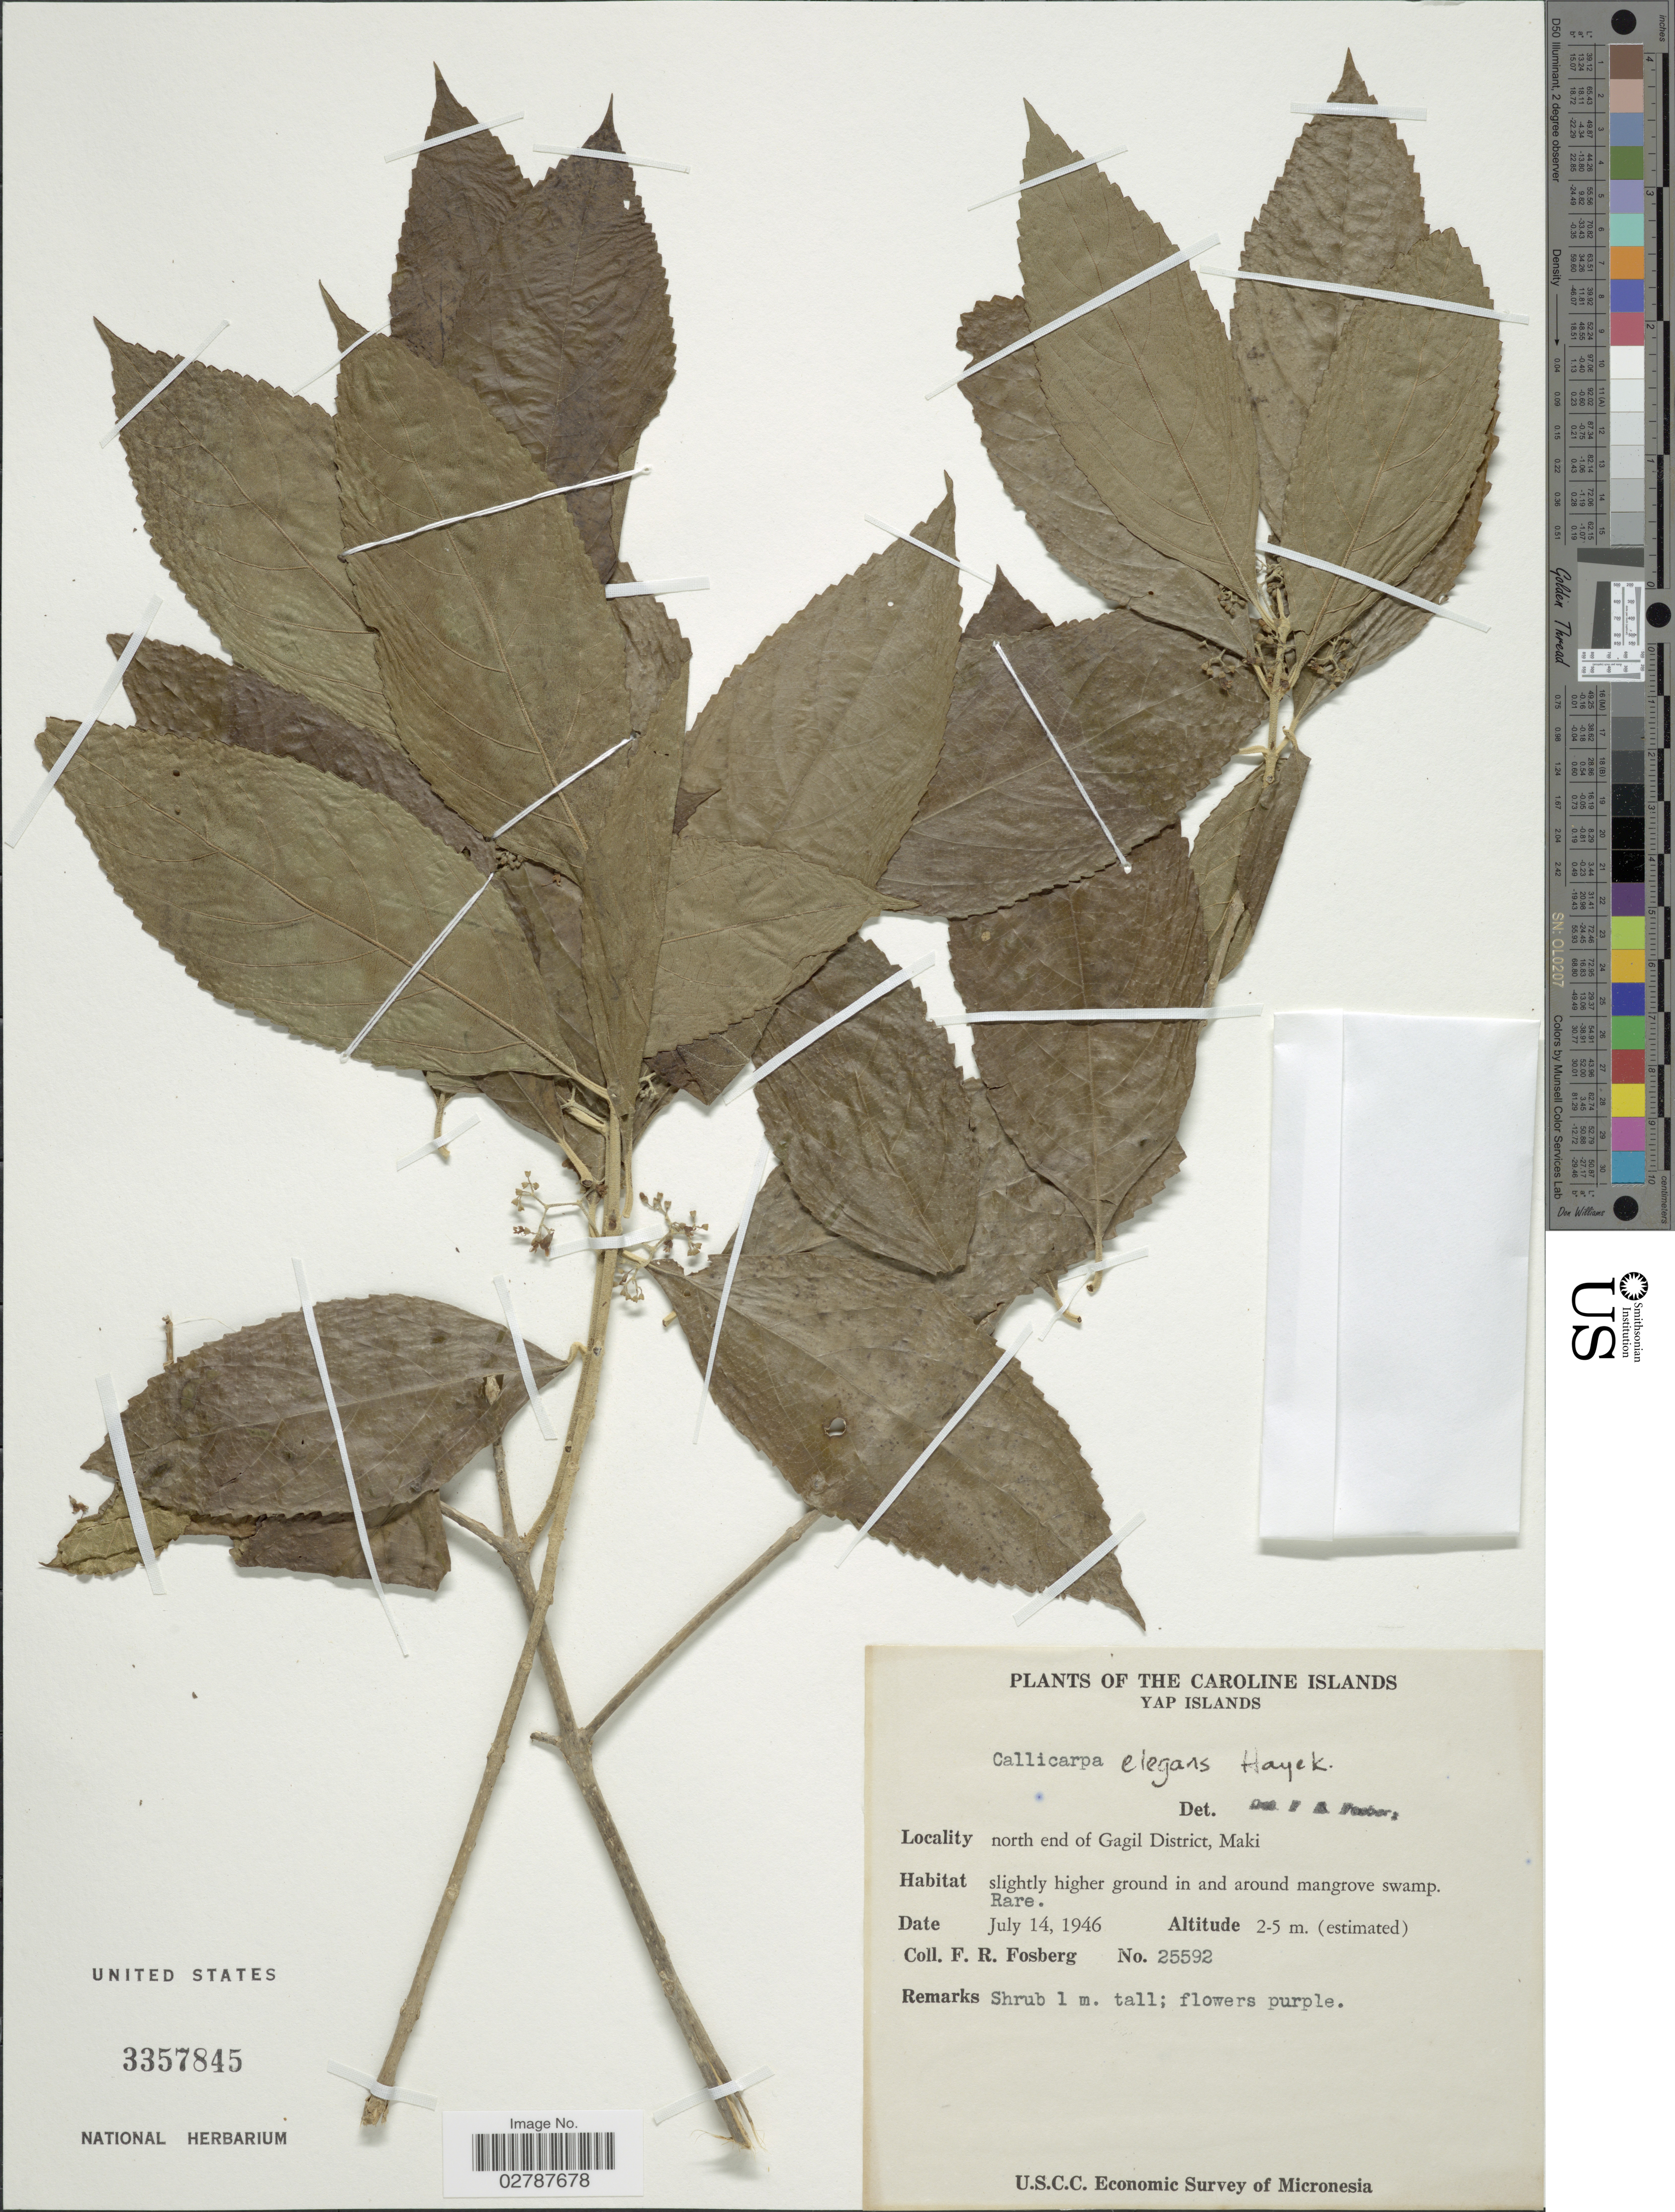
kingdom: Plantae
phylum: Tracheophyta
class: Magnoliopsida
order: Lamiales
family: Lamiaceae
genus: Callicarpa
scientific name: Callicarpa elegans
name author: Hayek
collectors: F. R. Fosberg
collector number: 25592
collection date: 1946-07-14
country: Micronesia, Federated States of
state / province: Yap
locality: The Caroline Islands. Yap Islands. North end of Gagil District, Maki.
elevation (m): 2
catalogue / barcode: US 3357845